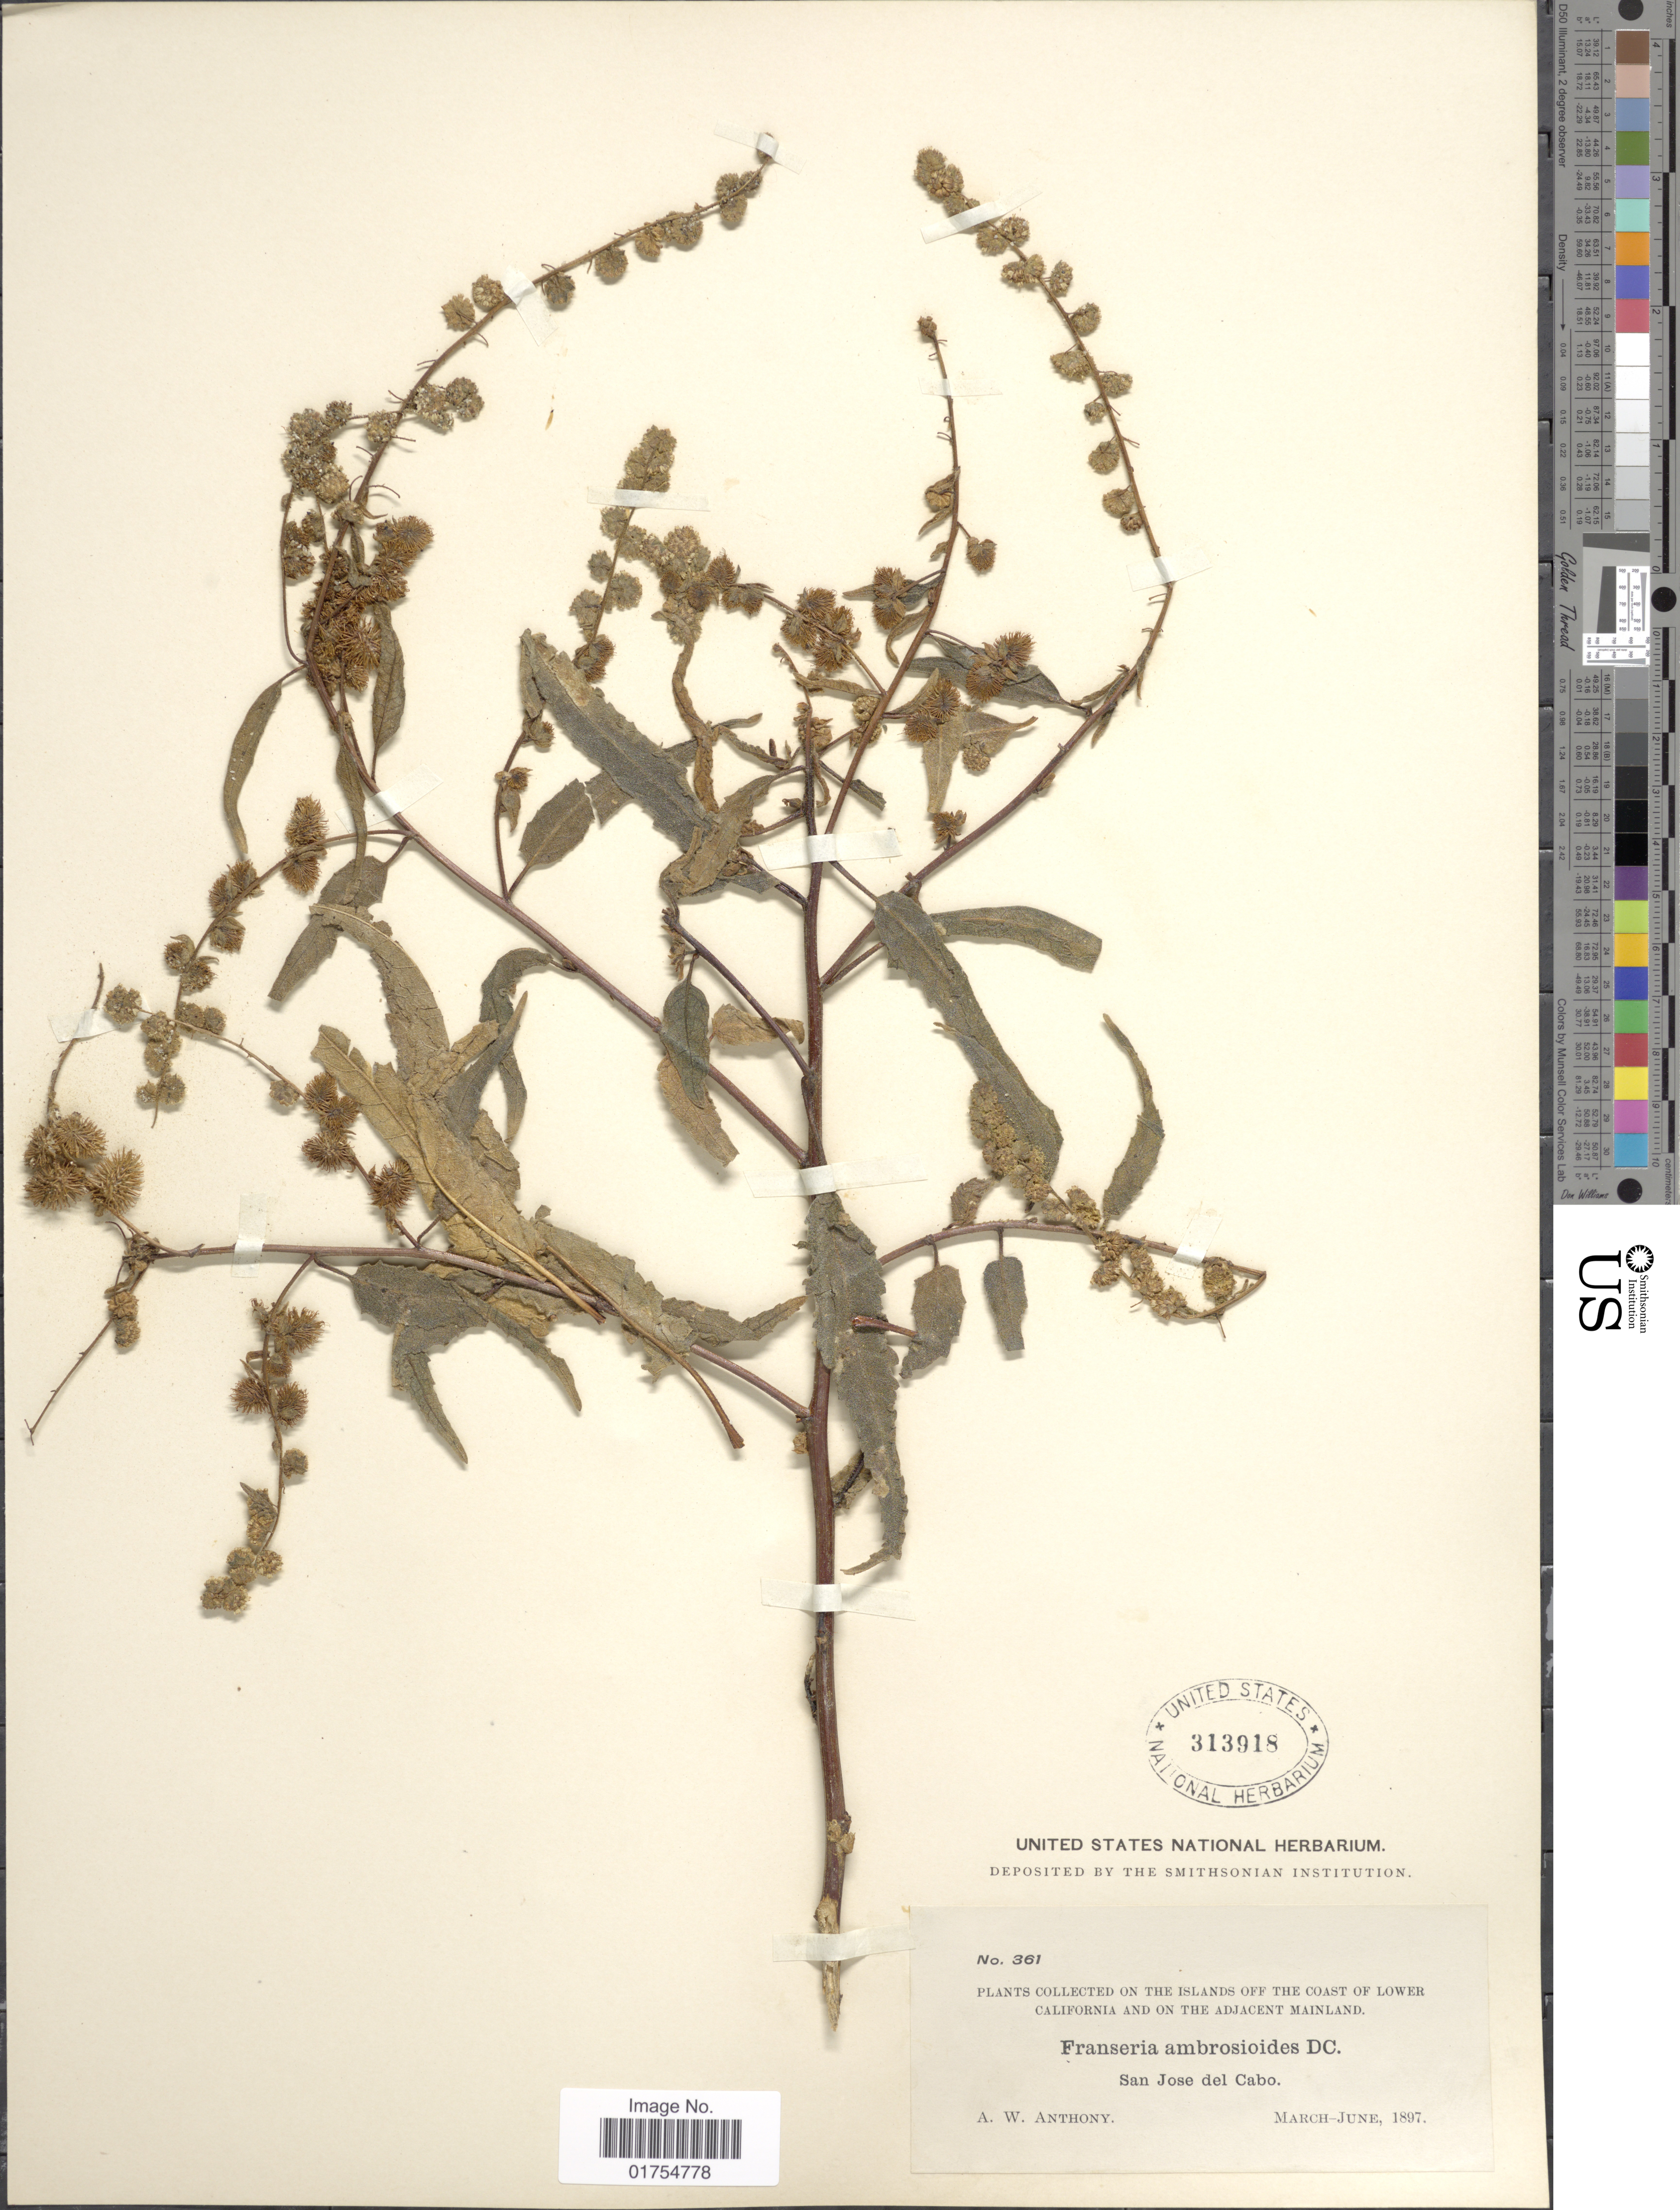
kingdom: Plantae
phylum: Tracheophyta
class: Magnoliopsida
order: Asterales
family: Asteraceae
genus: Franseria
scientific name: Franseria ambrosioides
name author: Cav.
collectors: A. W. Anthony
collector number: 361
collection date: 1897-03/1897-06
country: Mexico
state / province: Baja California Sur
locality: Lower California and on the adjacent mainland. San Jose del Cabo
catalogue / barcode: US 313918